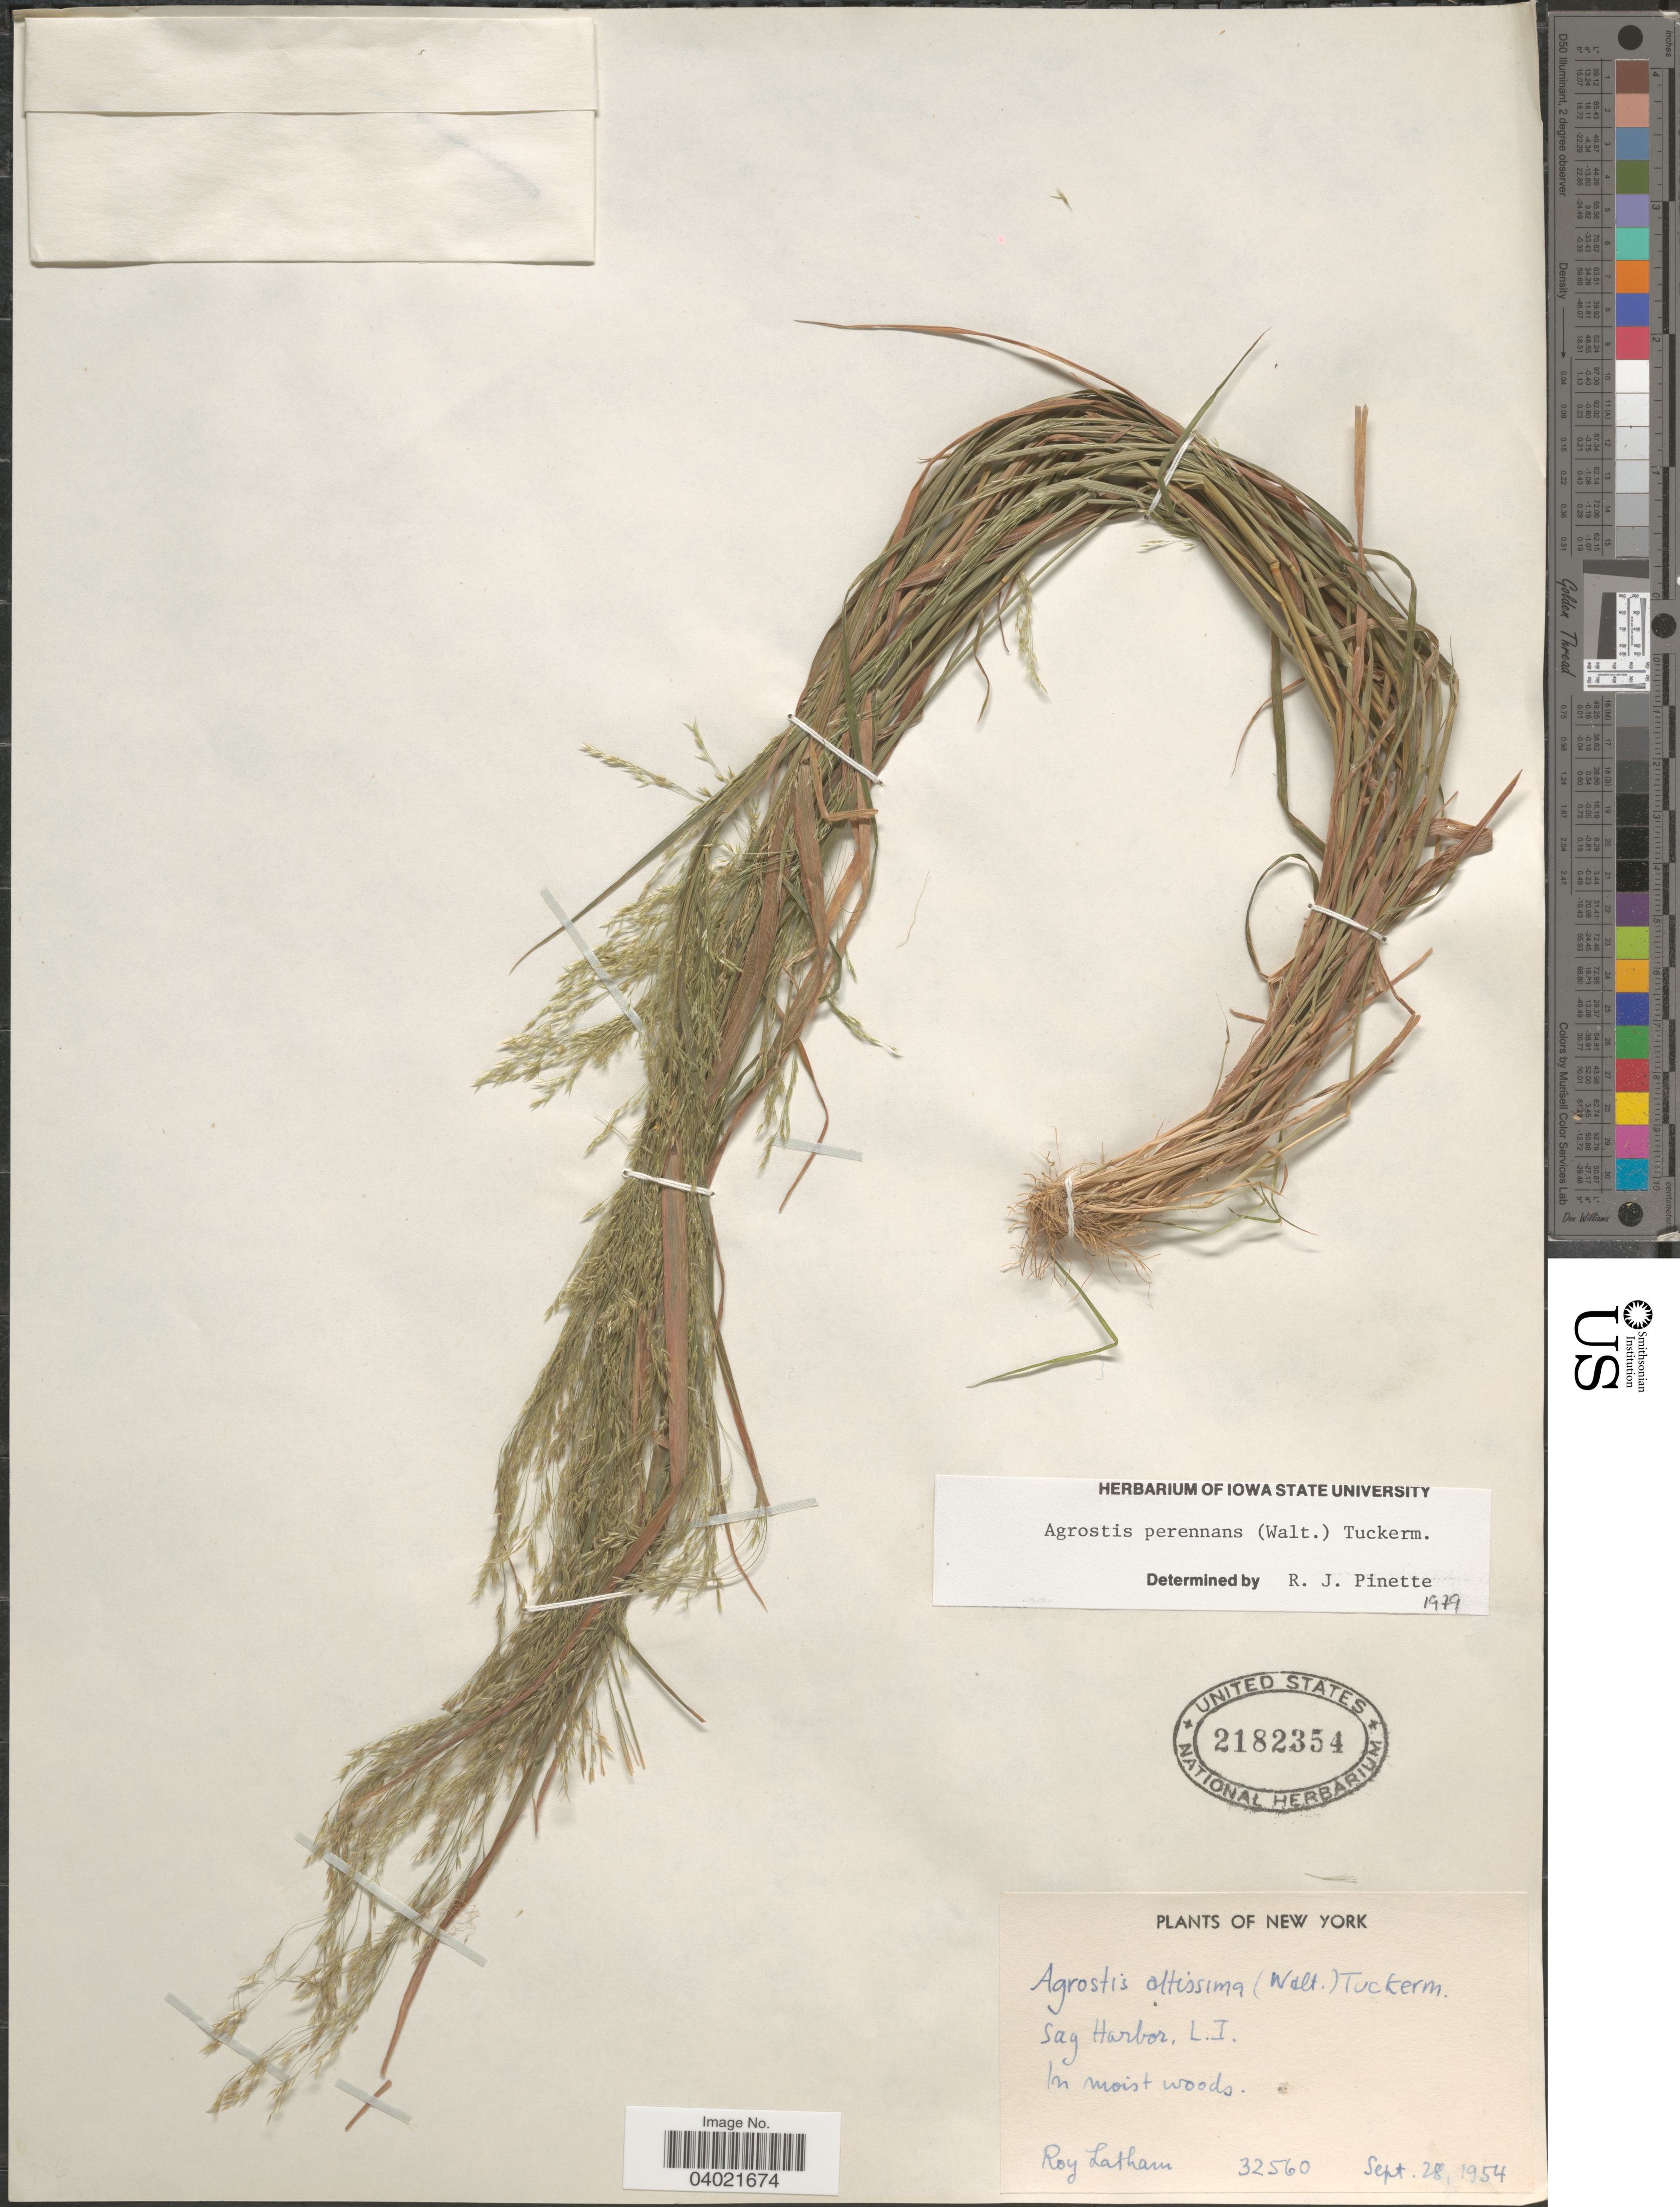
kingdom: Plantae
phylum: Tracheophyta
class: Liliopsida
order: Poales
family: Poaceae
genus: Agrostis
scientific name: Agrostis perennans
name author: (Walter) Tuck.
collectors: R. Latham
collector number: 32560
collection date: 1954-09-28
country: United States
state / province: New York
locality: Sag Harbor, L. I.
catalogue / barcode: US 2182354